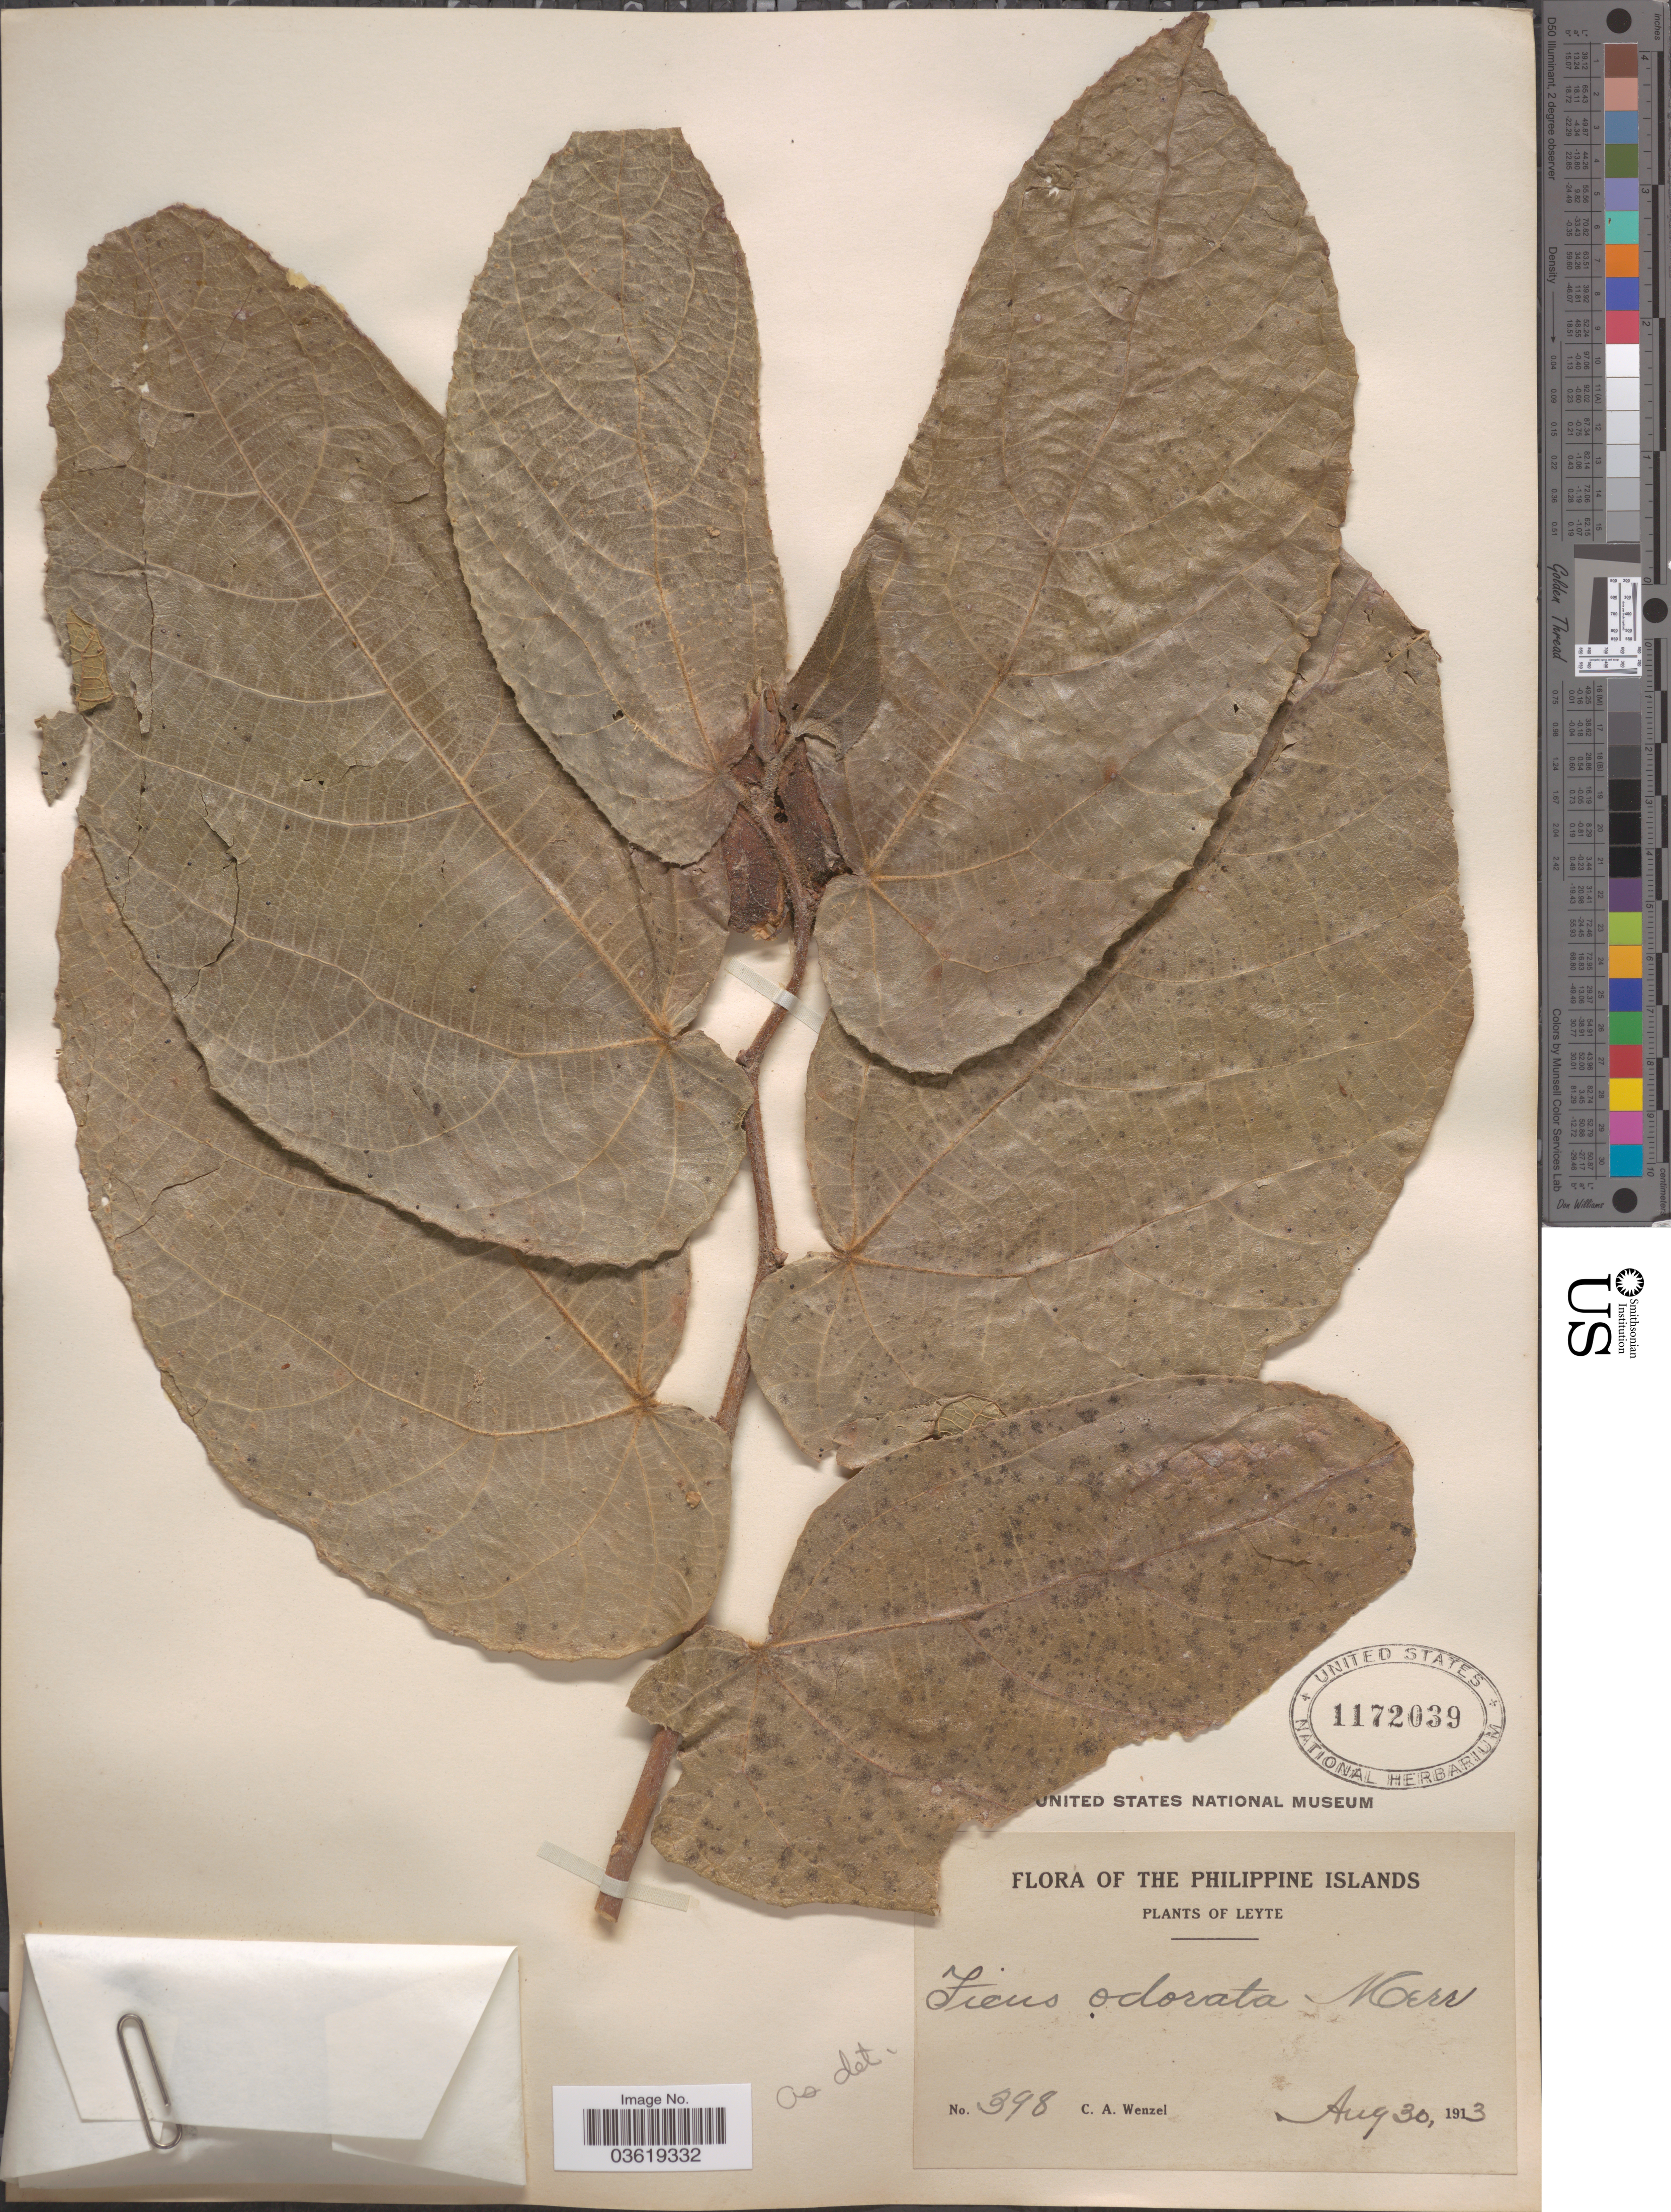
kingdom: Plantae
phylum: Tracheophyta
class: Magnoliopsida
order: Rosales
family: Moraceae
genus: Ficus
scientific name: Ficus odorata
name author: (Blanco) Merr.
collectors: C. Wenzel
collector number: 398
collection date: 1913-08-30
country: Philippines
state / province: Eastern Visayas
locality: The Philippine Islands, Leyte.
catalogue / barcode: US 1172039